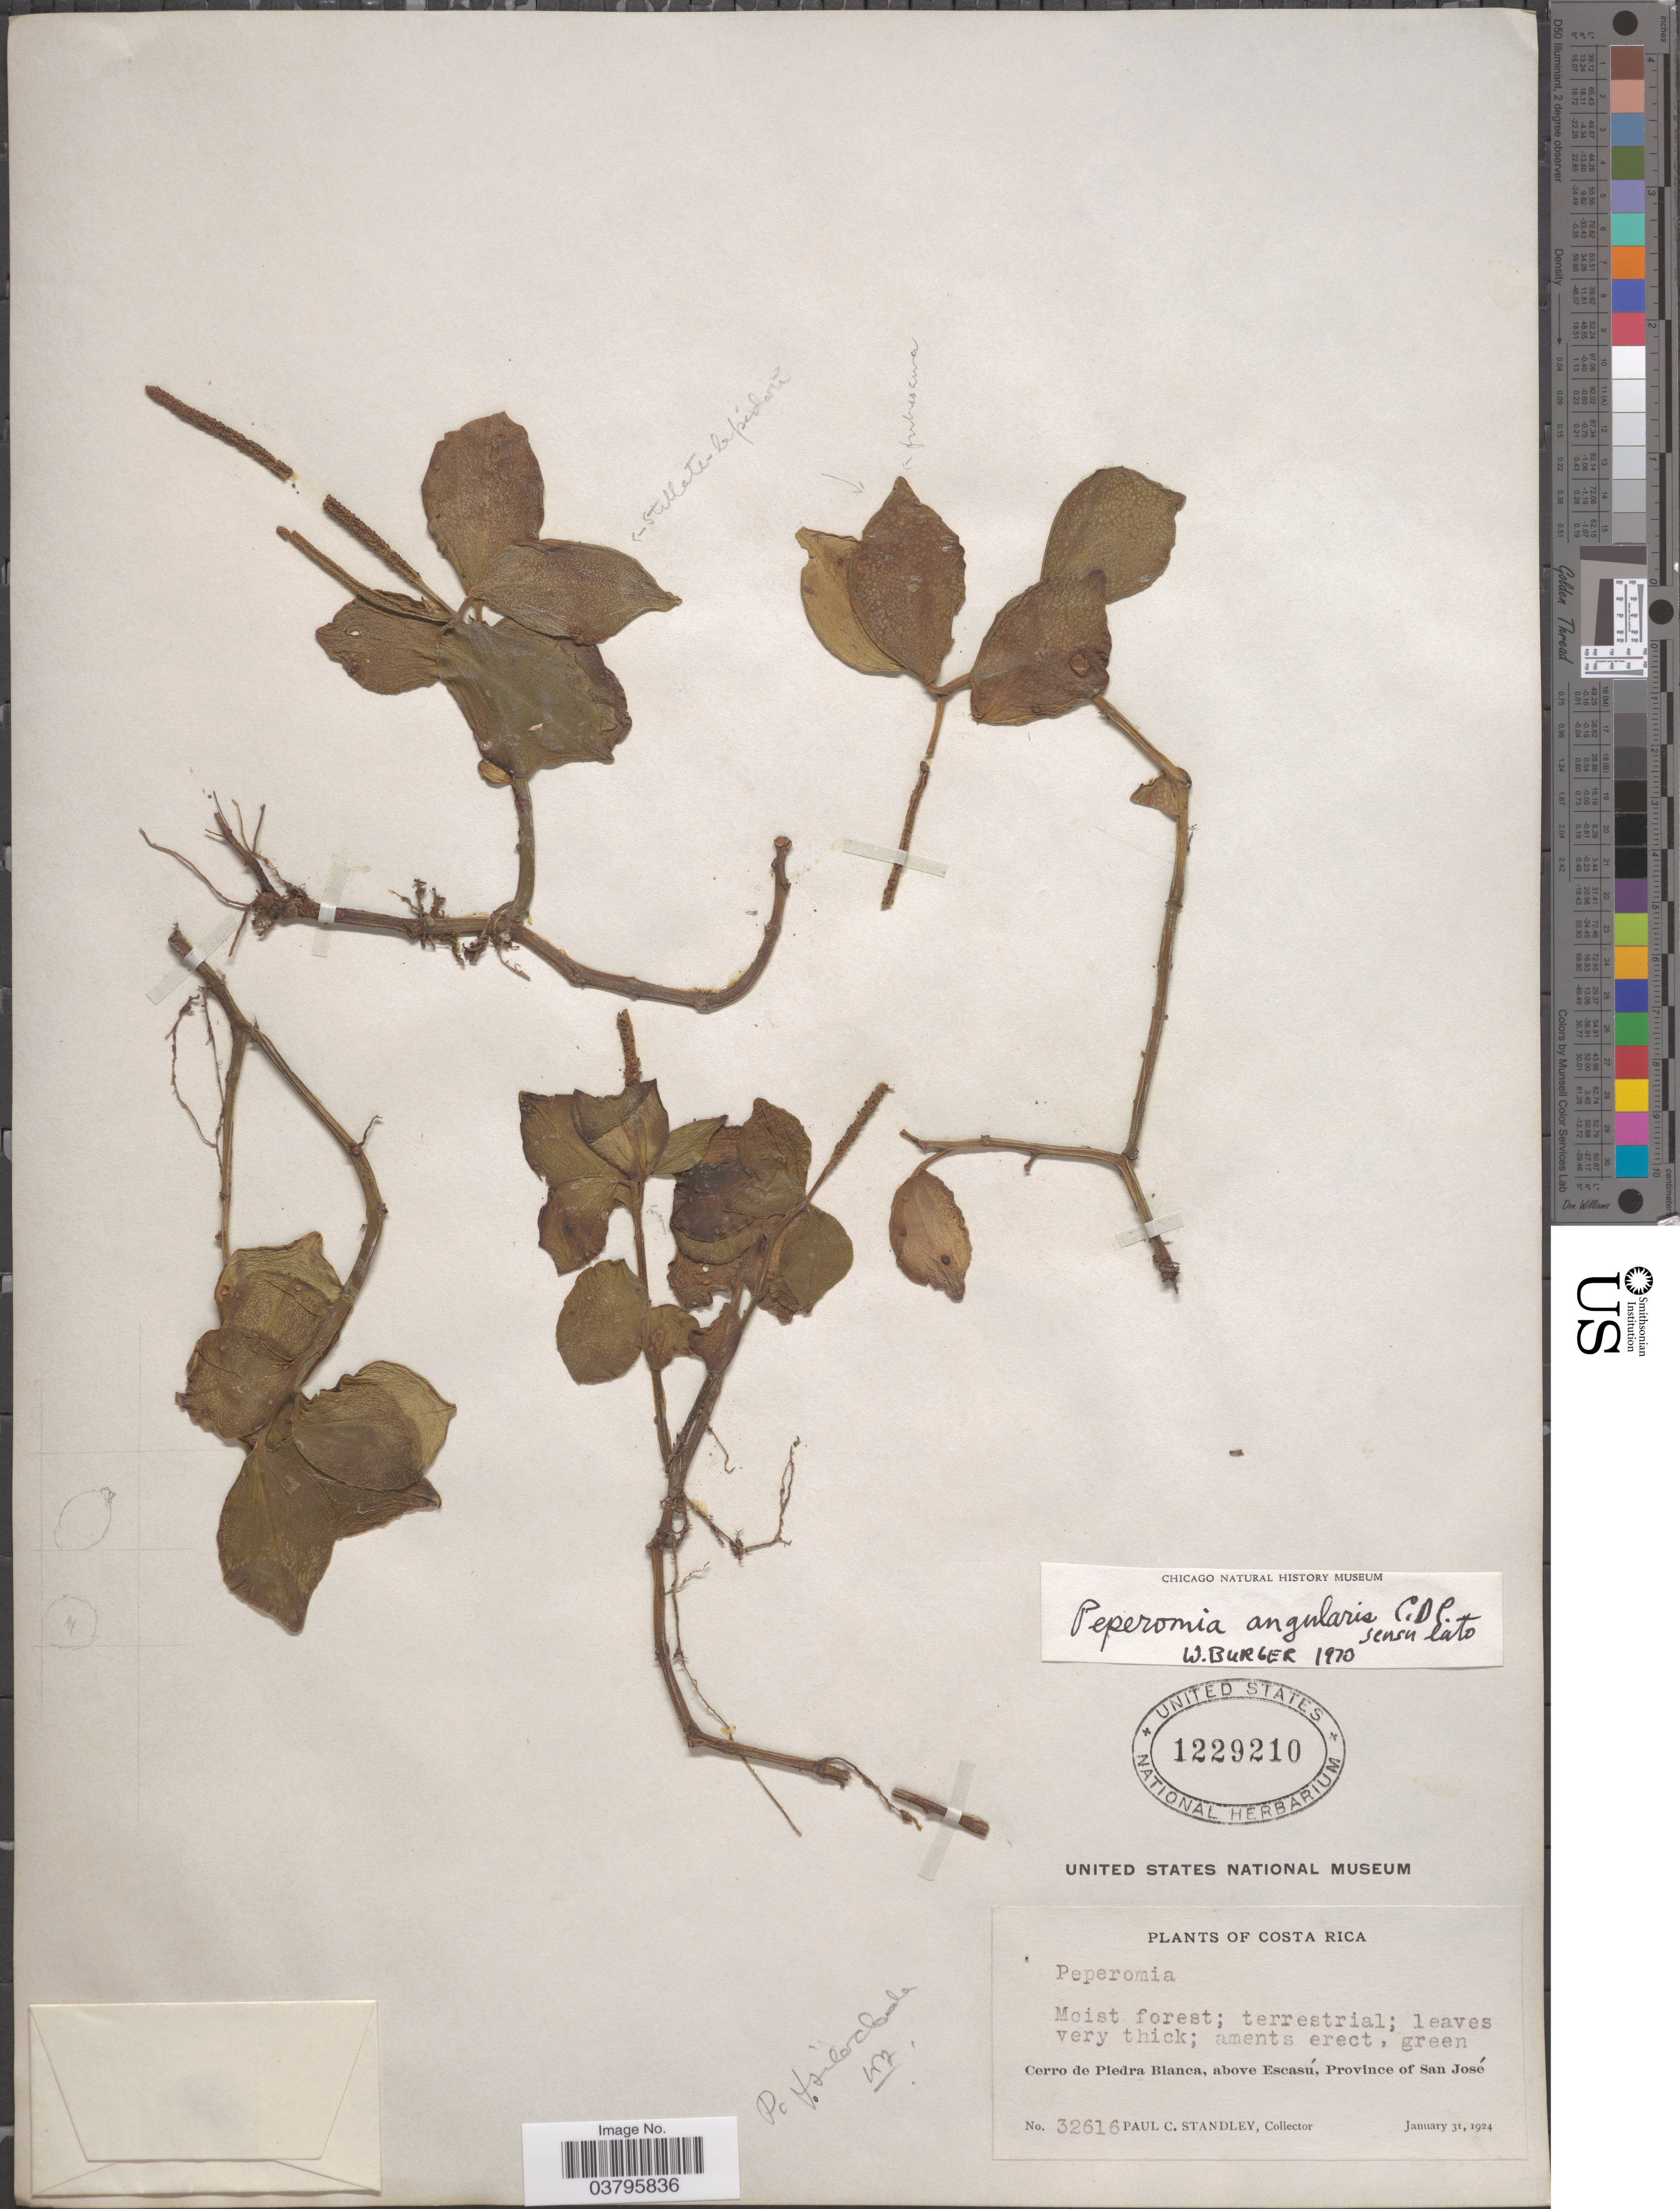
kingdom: Plantae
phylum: Tracheophyta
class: Magnoliopsida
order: Piperales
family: Piperaceae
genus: Peperomia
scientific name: Peperomia san-joseana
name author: C. DC.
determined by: Jiménez, José Estaban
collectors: P. C. Standley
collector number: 32616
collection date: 1924-01-31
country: Costa Rica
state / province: San José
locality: Cerro de Piedra Blanca, above Escasú.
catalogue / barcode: US 1229210